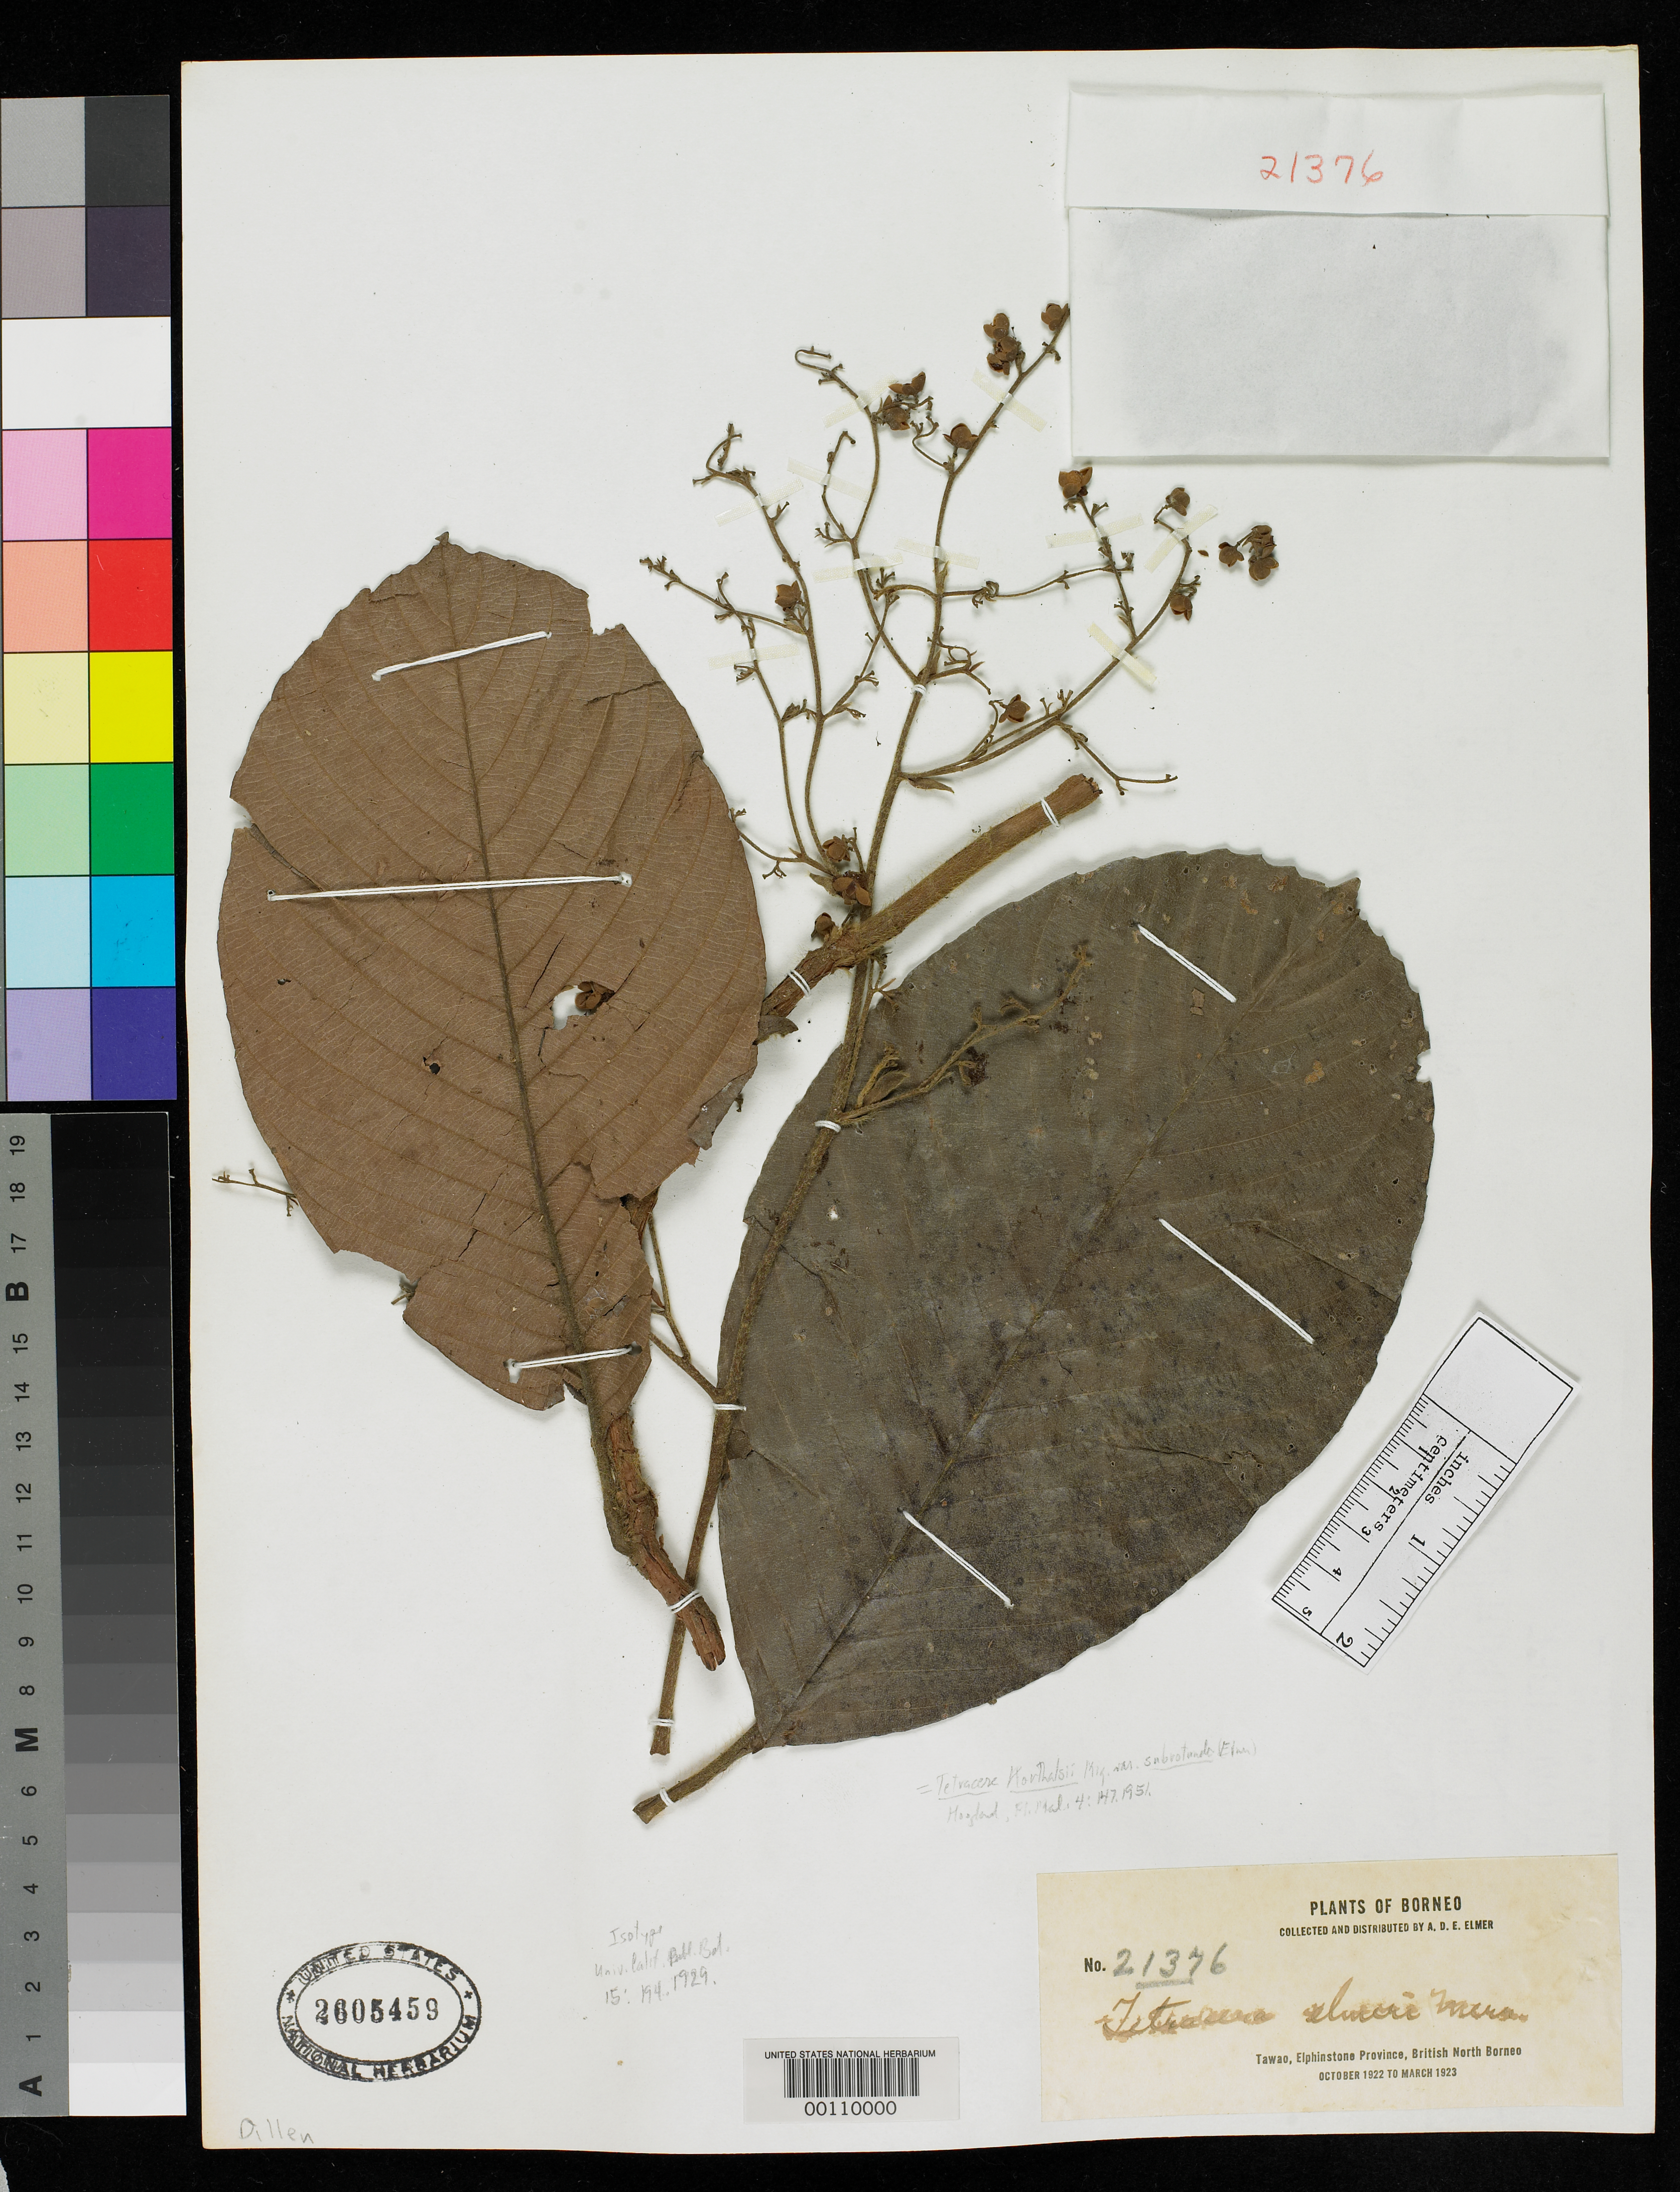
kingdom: Plantae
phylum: Tracheophyta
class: Magnoliopsida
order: Dilleniales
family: Dilleniaceae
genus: Tetracera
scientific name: Tetracera elmeri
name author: Merr.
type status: Isotype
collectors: A. D. E. Elmer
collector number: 21376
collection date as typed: Oct 1922 to -- Mar 1923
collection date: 1922-10/1923-03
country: Malaysia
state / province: Sabah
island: Borneo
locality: Tawao.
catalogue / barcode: US 2605459